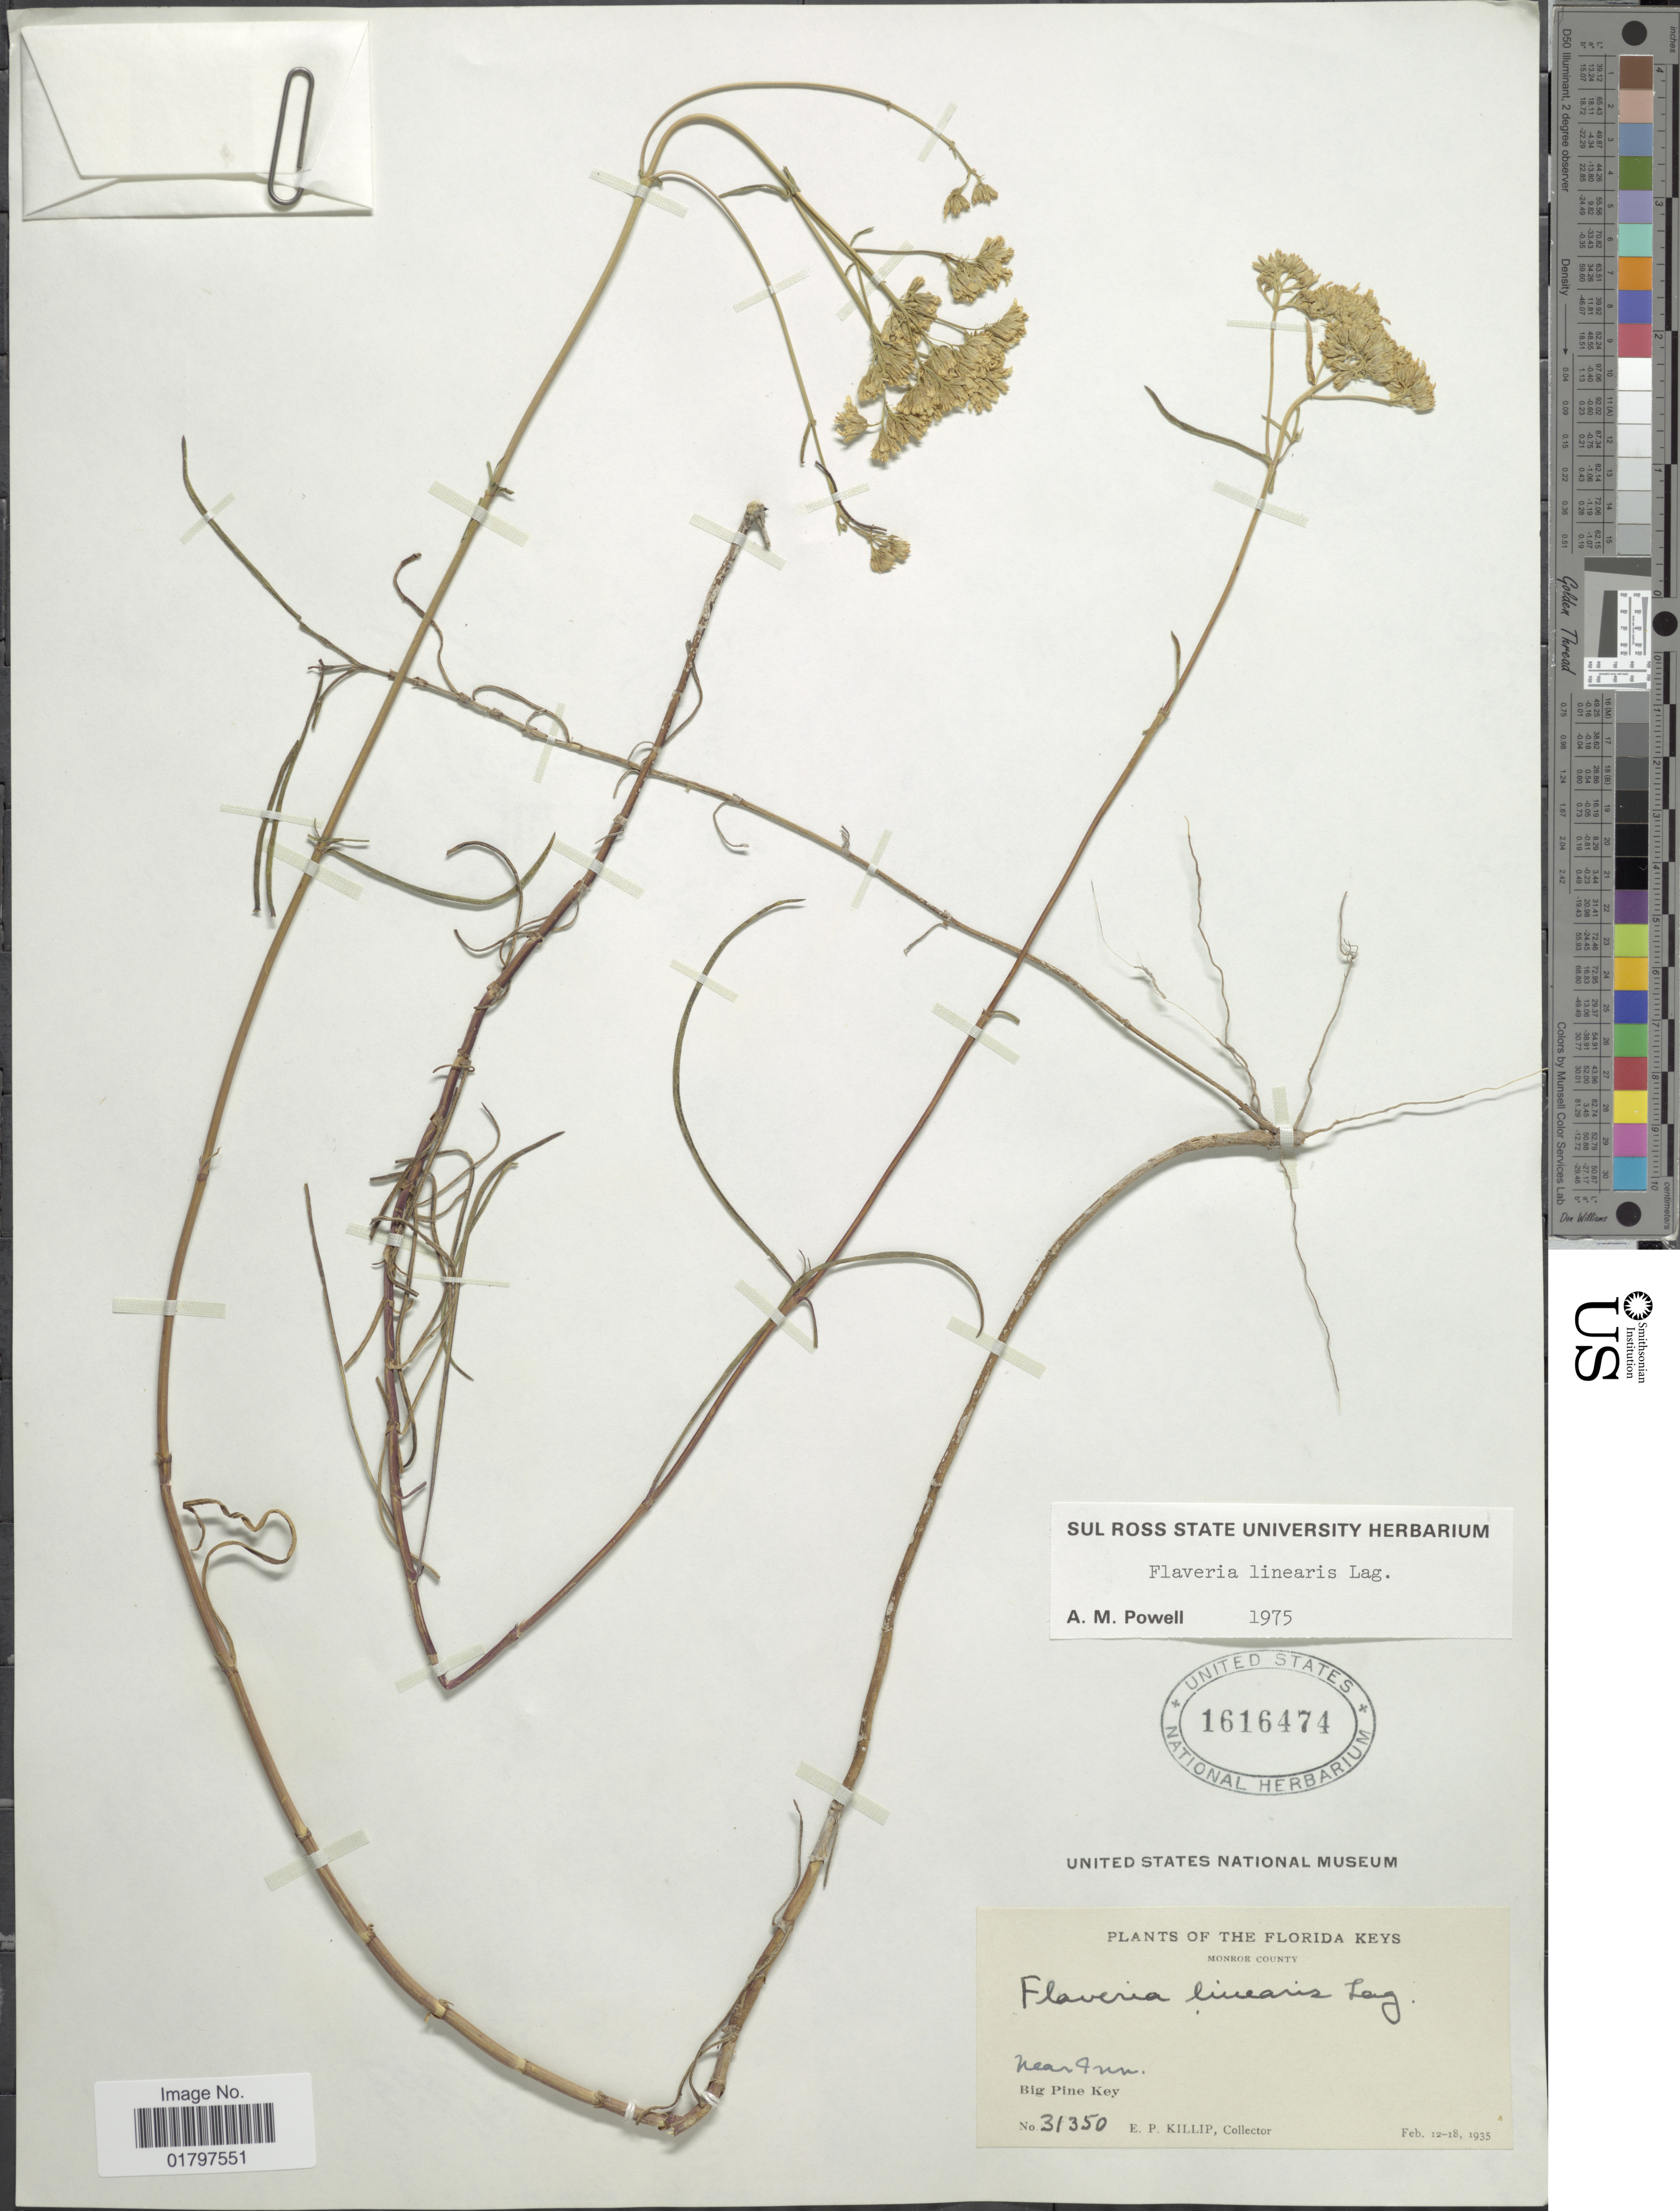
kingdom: Plantae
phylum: Tracheophyta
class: Magnoliopsida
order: Asterales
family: Asteraceae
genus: Flaveria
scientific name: Flaveria linearis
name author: Lag.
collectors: E. P. Killip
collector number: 31350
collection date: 1935-02-12/1935-02-18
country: United States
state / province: Florida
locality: Florida Keys. Monroe County. Near Inn. Big Pine Key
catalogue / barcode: US 1616474